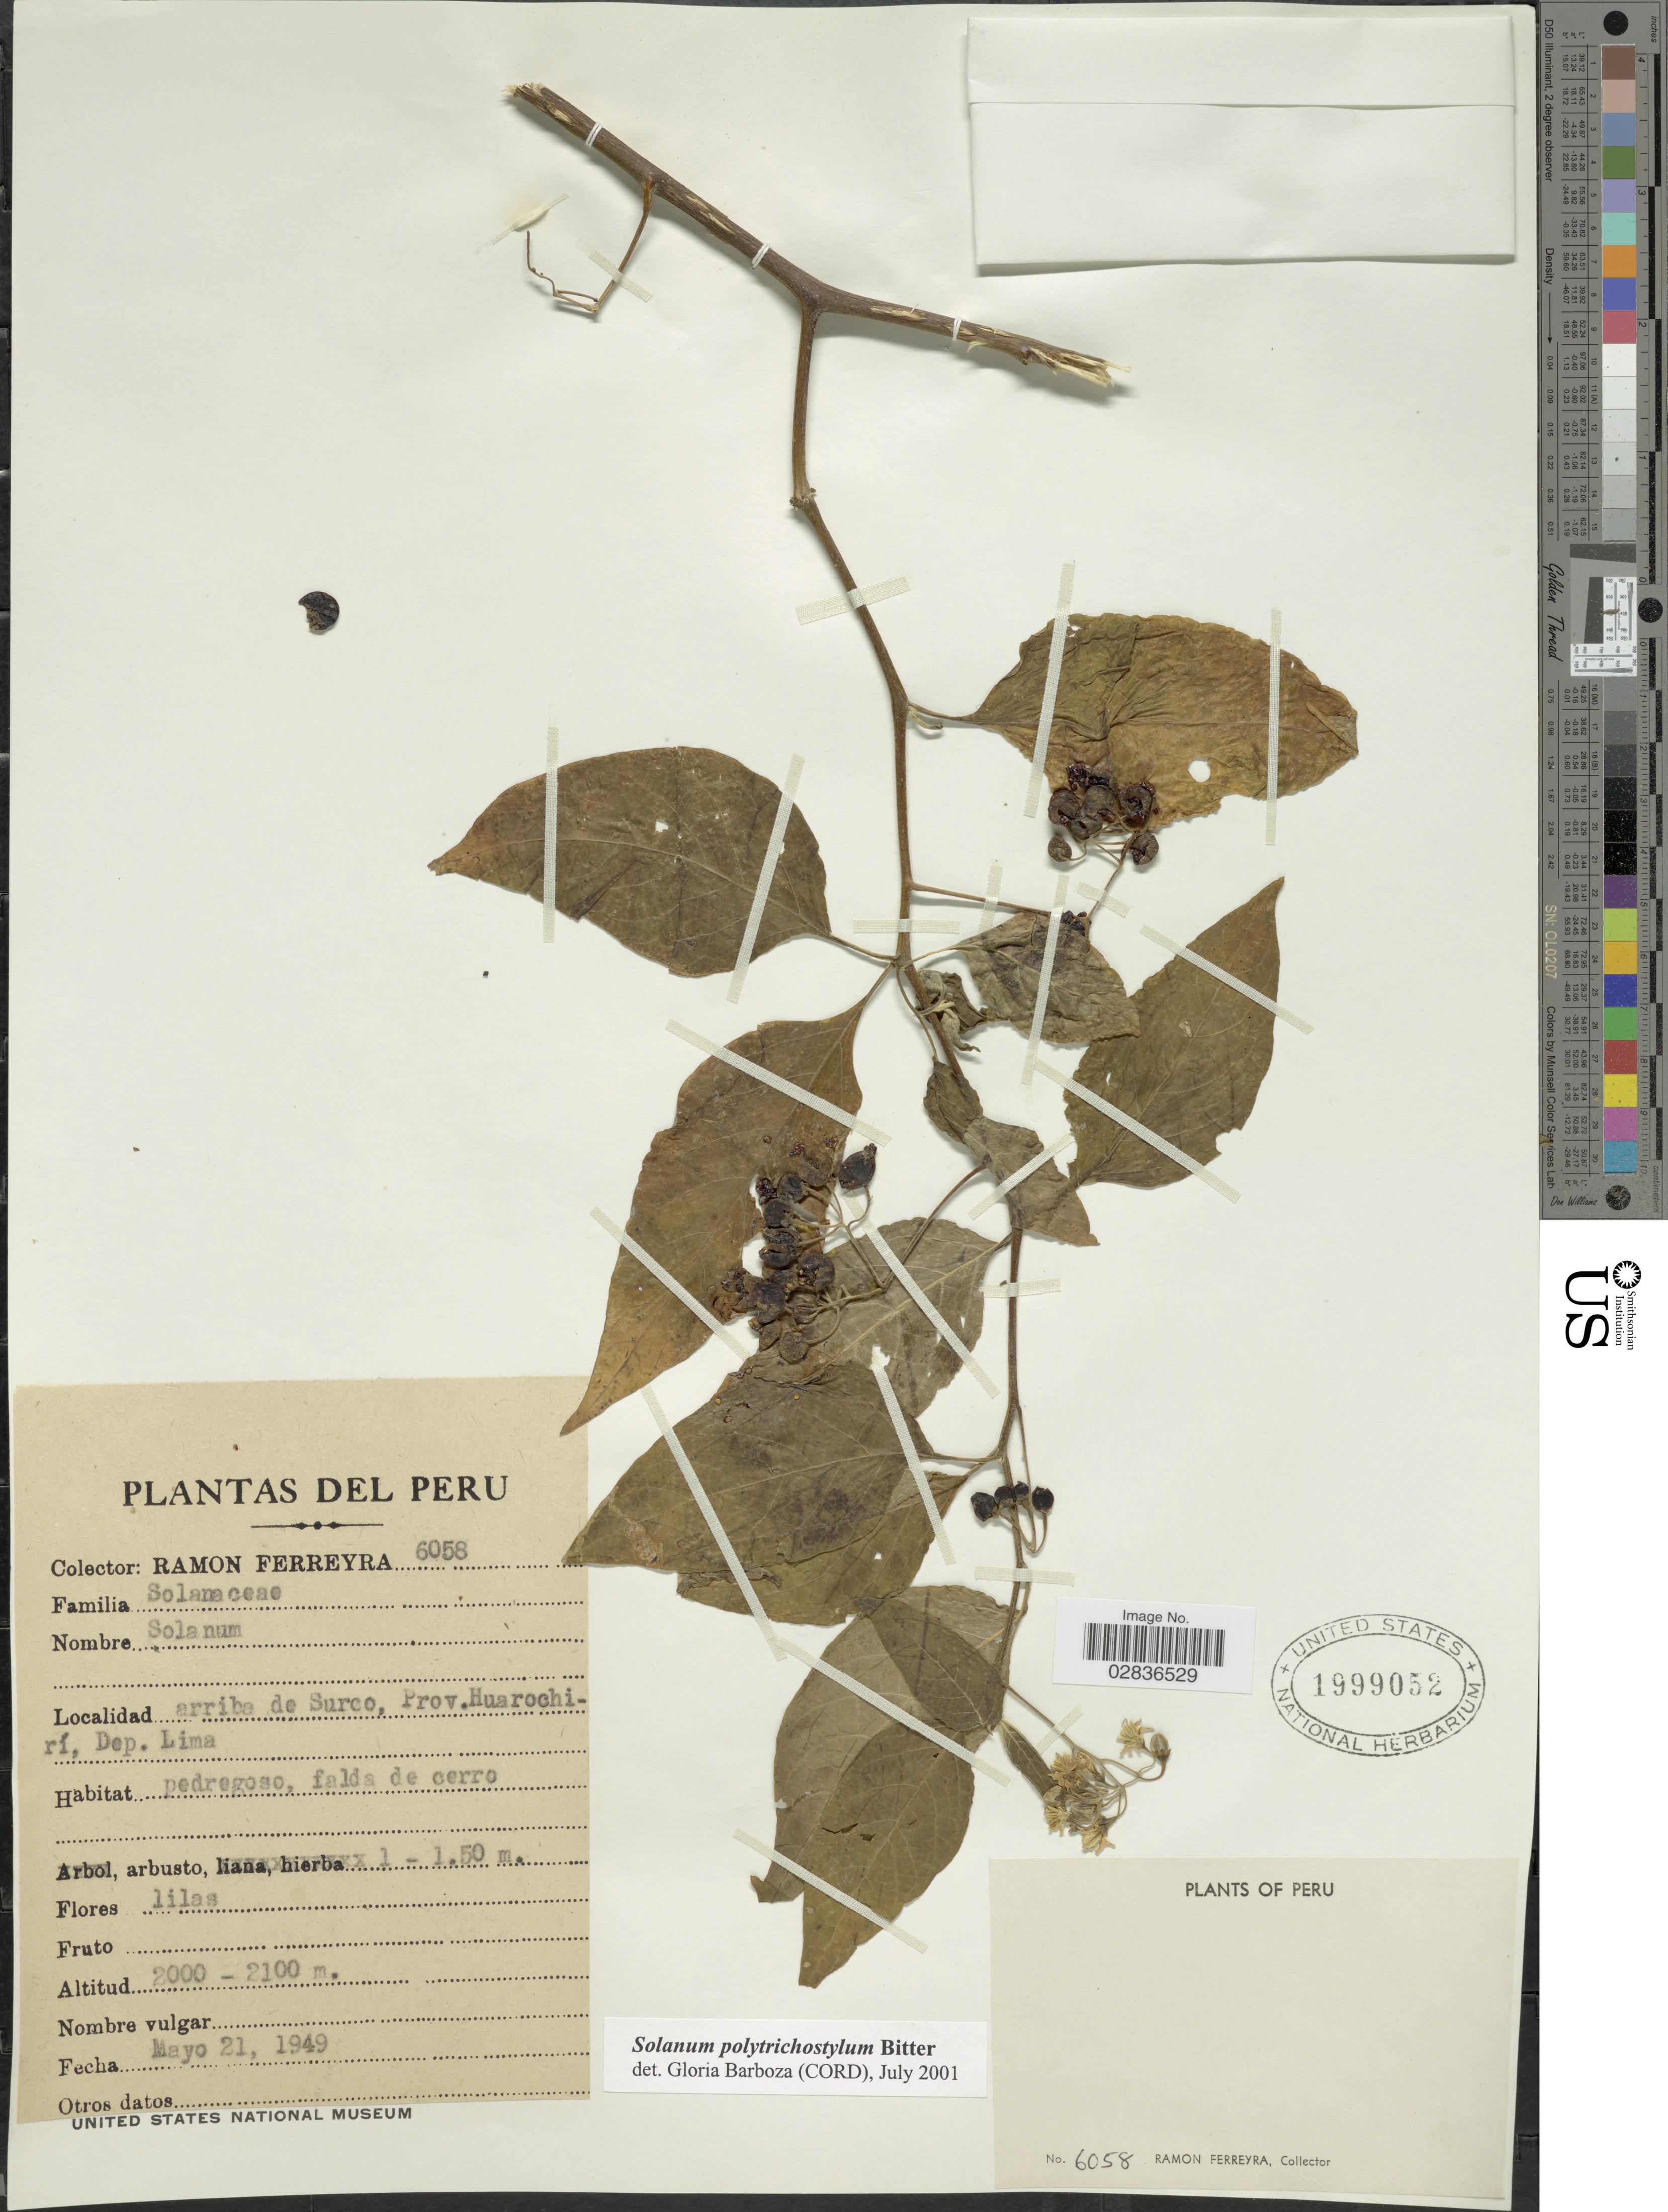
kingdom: Plantae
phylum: Tracheophyta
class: Magnoliopsida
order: Solanales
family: Solanaceae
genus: Solanum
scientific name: Solanum polytrichostylum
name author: Bitter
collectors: R. A. Ferreyra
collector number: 6058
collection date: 1949-05-21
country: Peru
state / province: Lima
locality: Arriba de Surco, Prov. Huarochirí, Dep. Lima.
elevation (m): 2000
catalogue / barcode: US 1999052